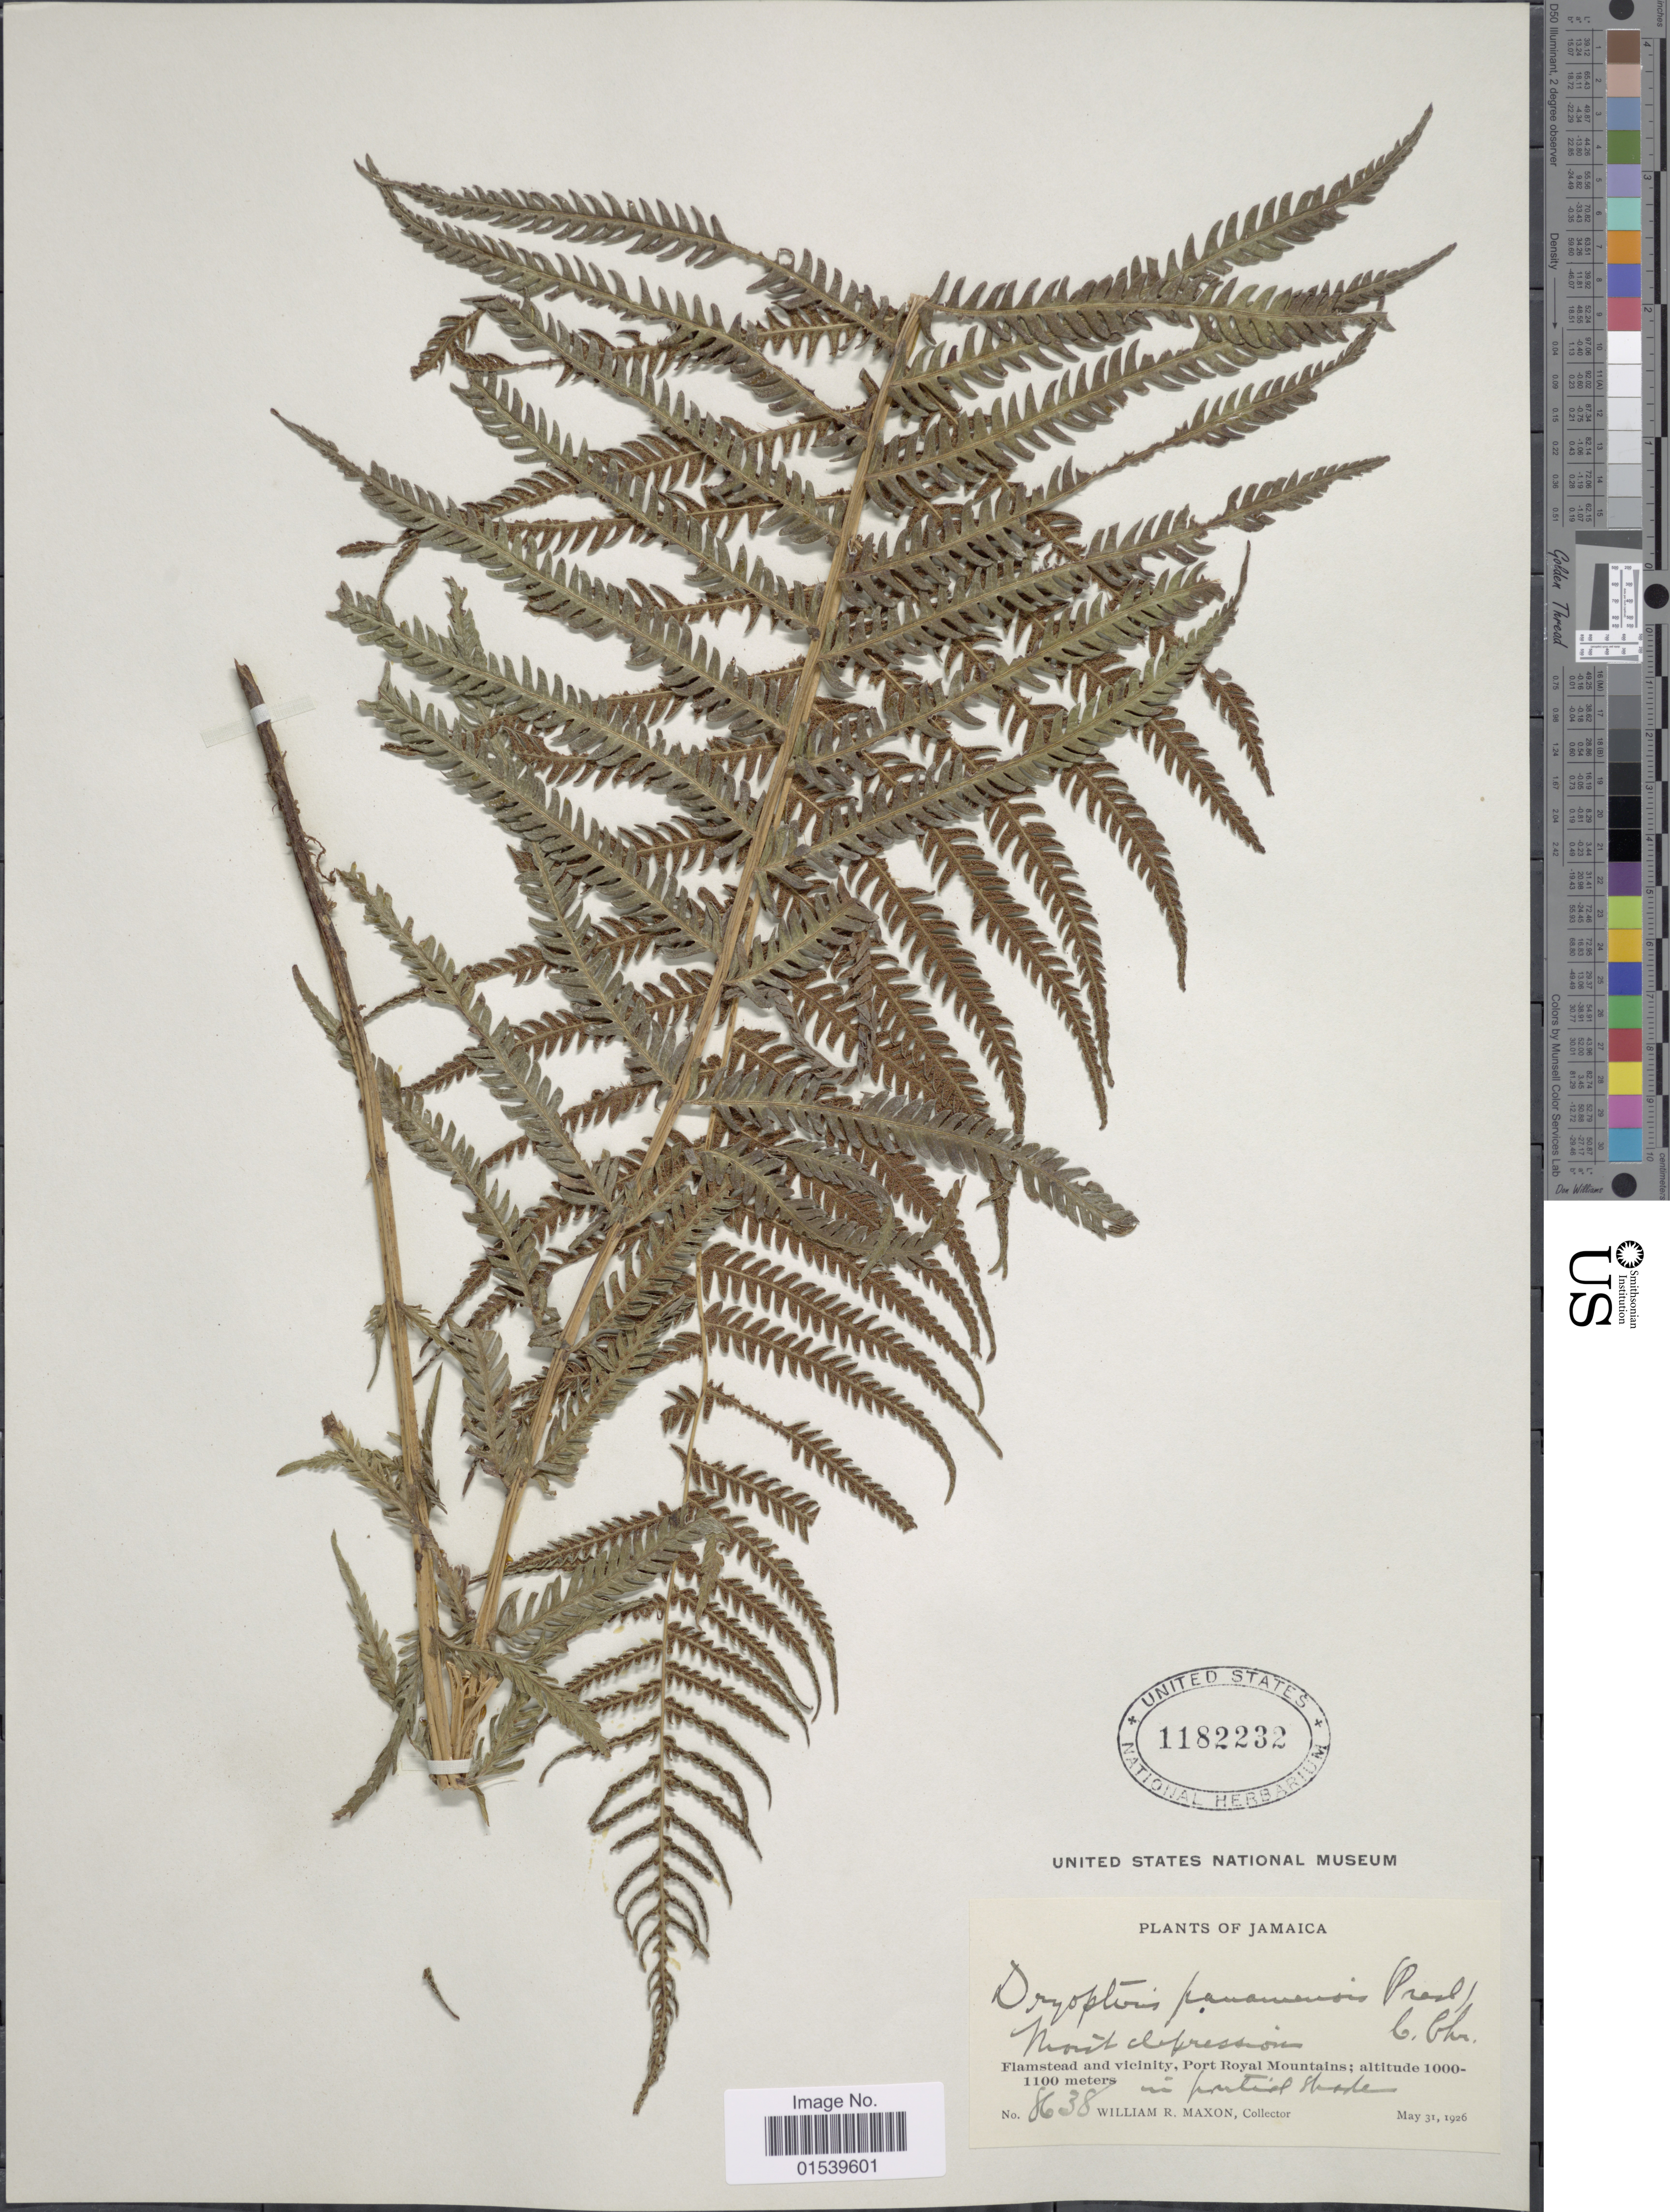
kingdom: Plantae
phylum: Tracheophyta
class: Polypodiopsida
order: Polypodiales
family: Thelypteridaceae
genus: Amauropelta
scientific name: Amauropelta resinifera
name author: (Desv.) Pic. Serm.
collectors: W. R. Maxon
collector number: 8638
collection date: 1926-05-31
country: Jamaica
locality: Flamstead and vicinity, Port Royal Mountains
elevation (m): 1000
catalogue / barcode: US 1182232